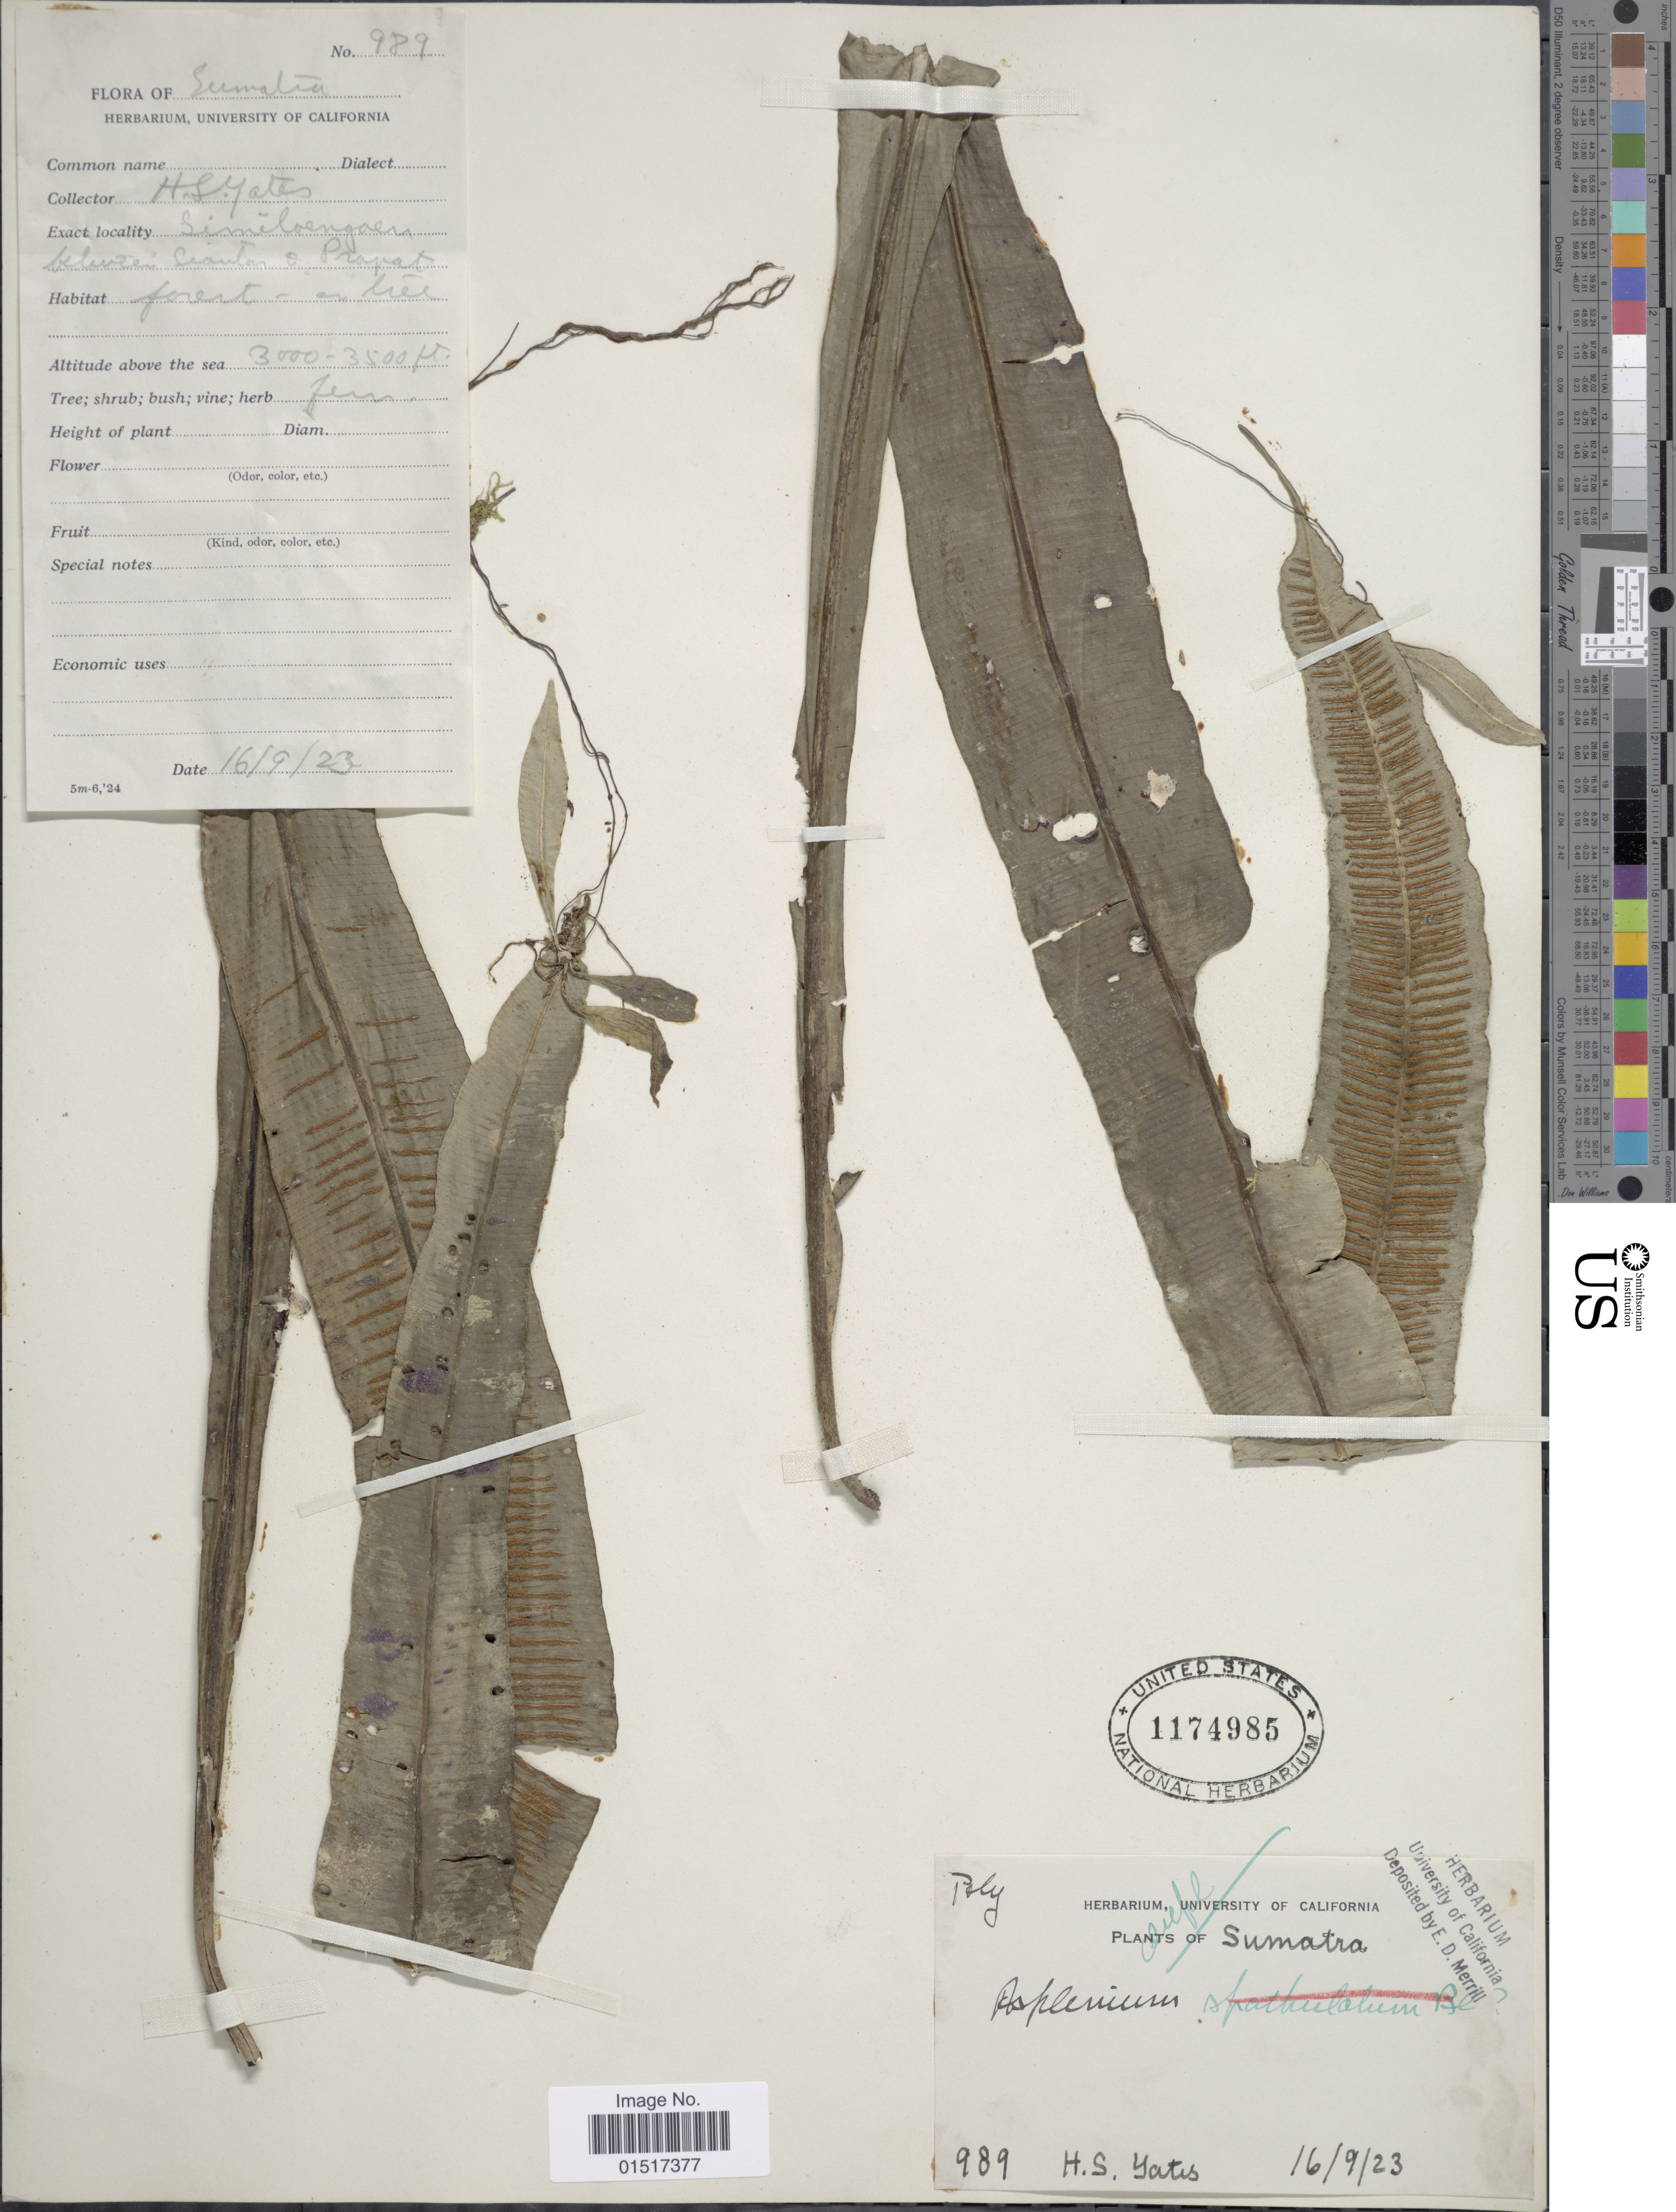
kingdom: Plantae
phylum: Tracheophyta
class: Polypodiopsida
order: Polypodiales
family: Aspleniaceae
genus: Asplenium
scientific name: Asplenium sp.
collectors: H. S. Yates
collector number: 989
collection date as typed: Transcribed d/m/y: 16/9/23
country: Indonesia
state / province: Sumatra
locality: Similoengoen between Siautan & Prapat [interpreted]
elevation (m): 914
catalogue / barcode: US 1174985